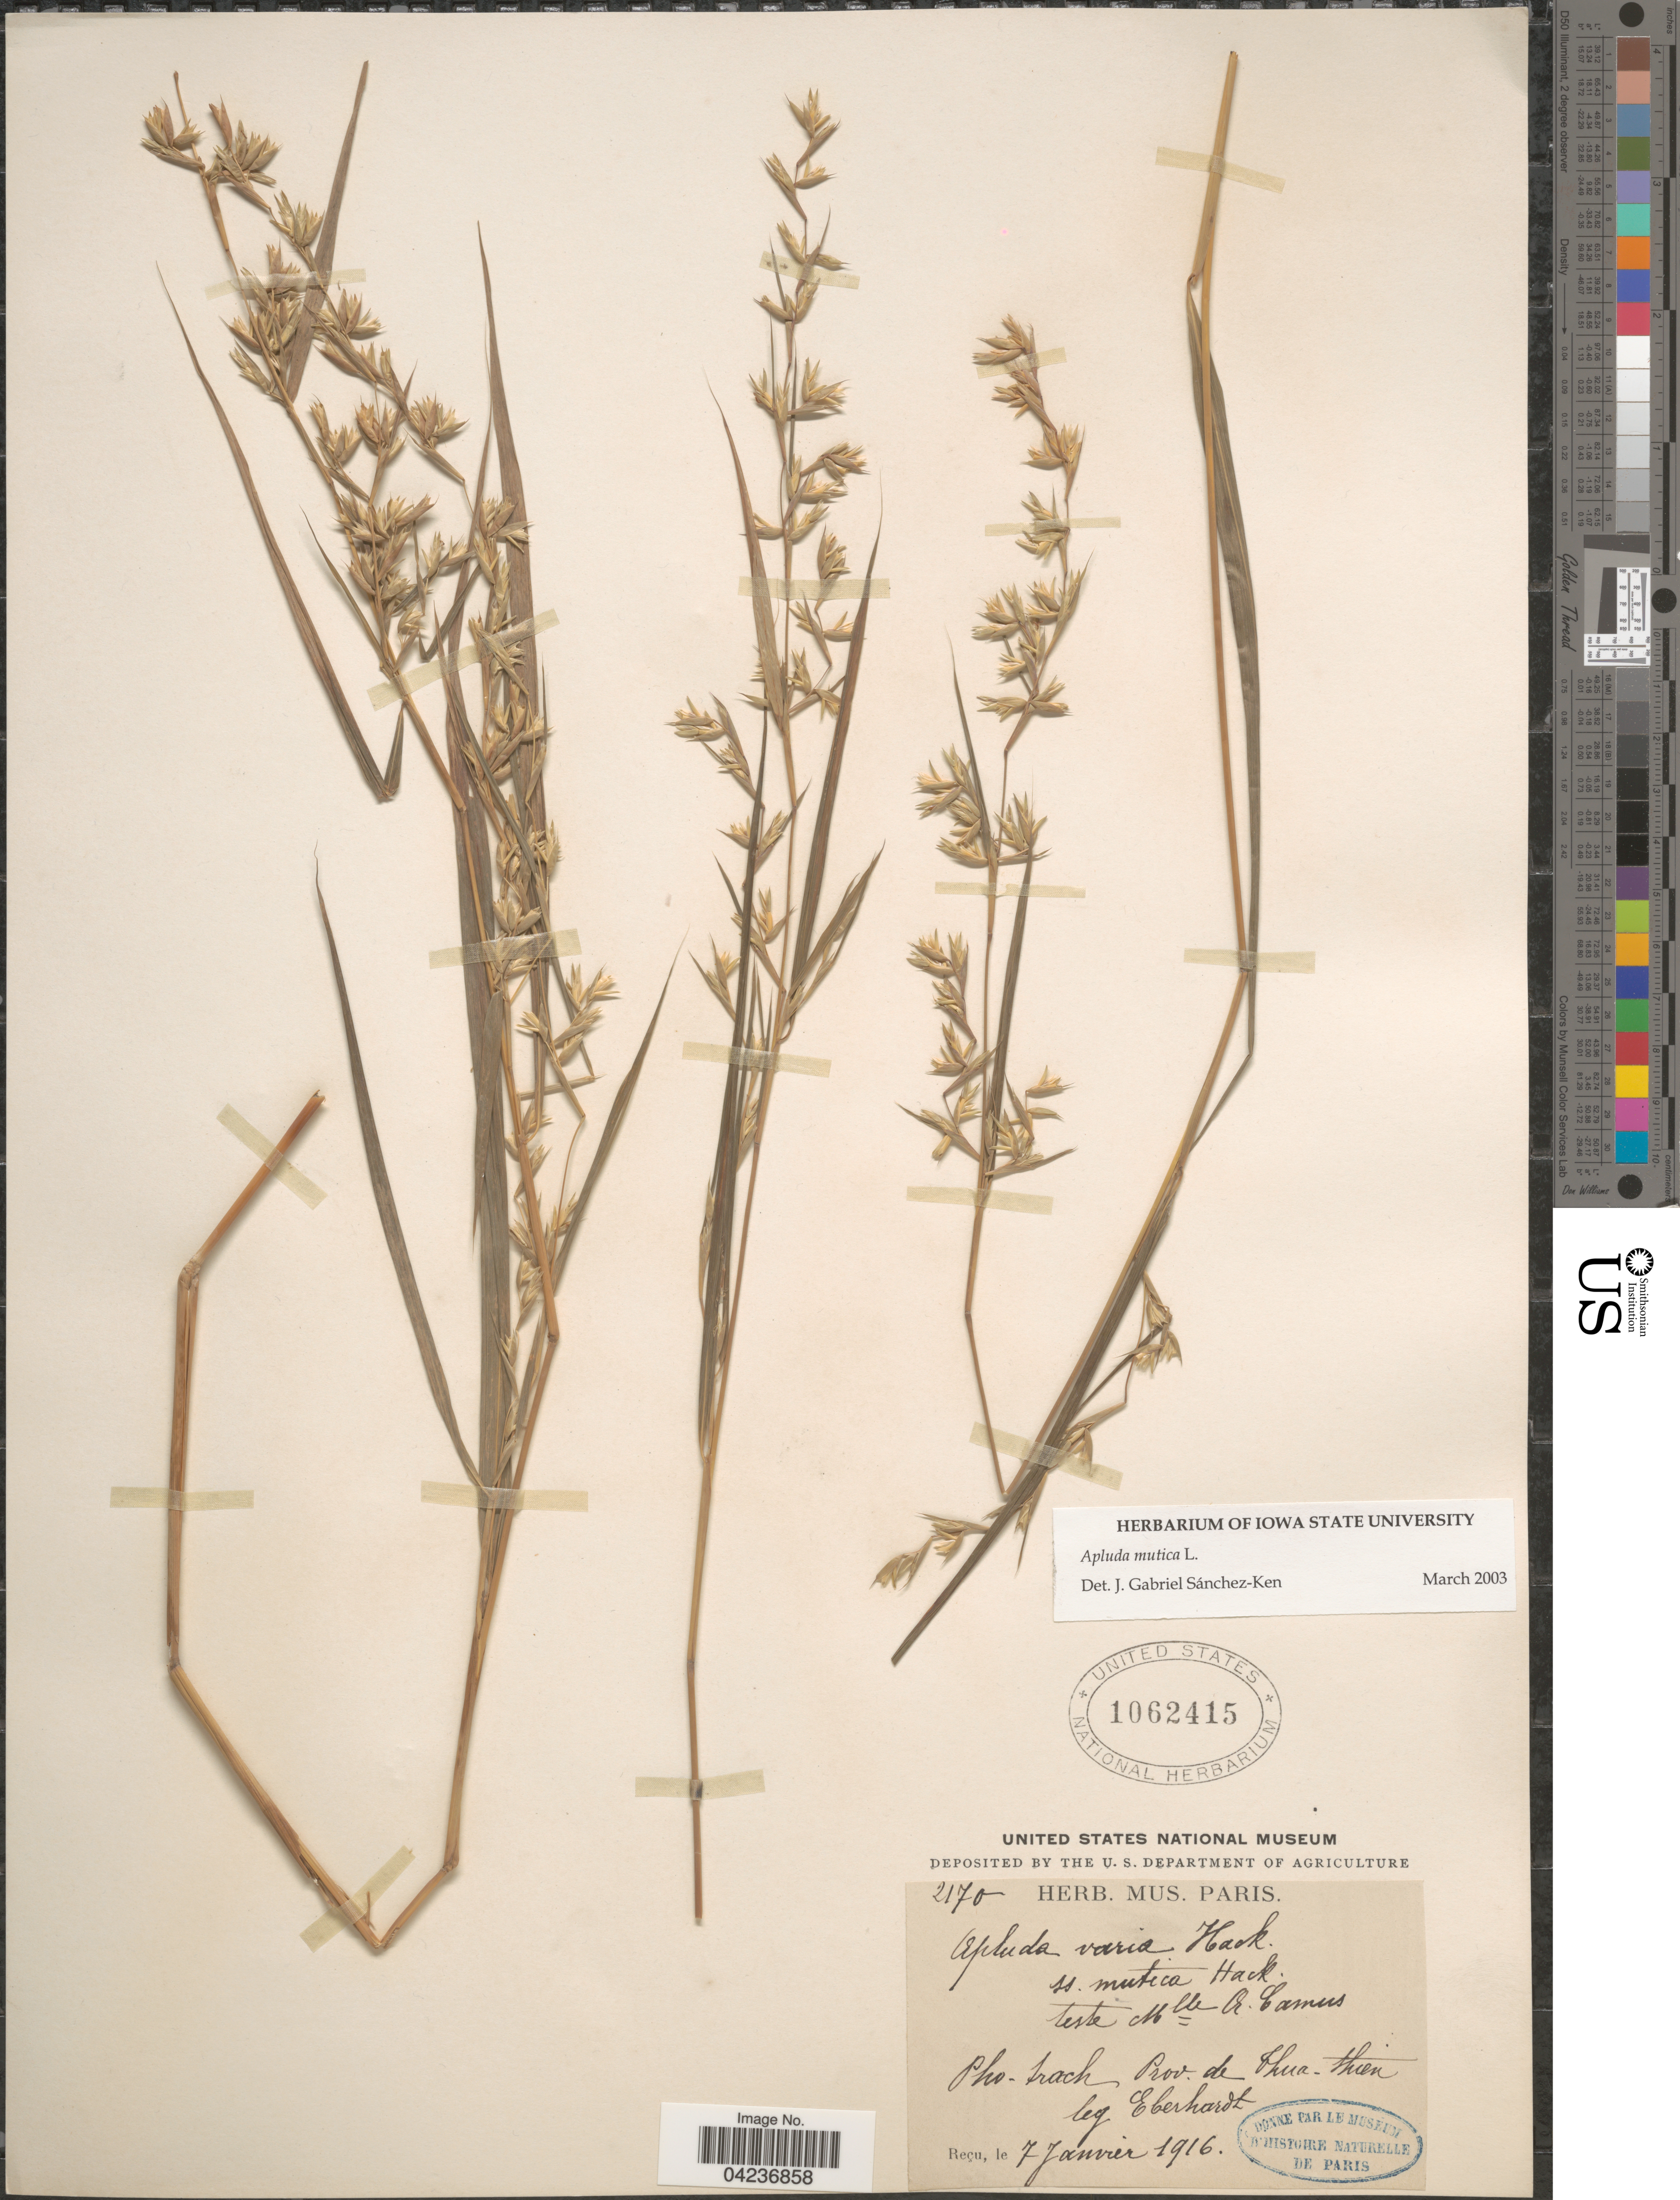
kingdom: Plantae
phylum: Tracheophyta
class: Liliopsida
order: Poales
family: Poaceae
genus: Apluda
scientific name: Apluda mutica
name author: L.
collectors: Eberhardt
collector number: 2170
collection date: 1916-01-07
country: Vietnam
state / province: Thua Thien-Hue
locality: Pho-track, Prov. de Thua-thien.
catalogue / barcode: US 1062415